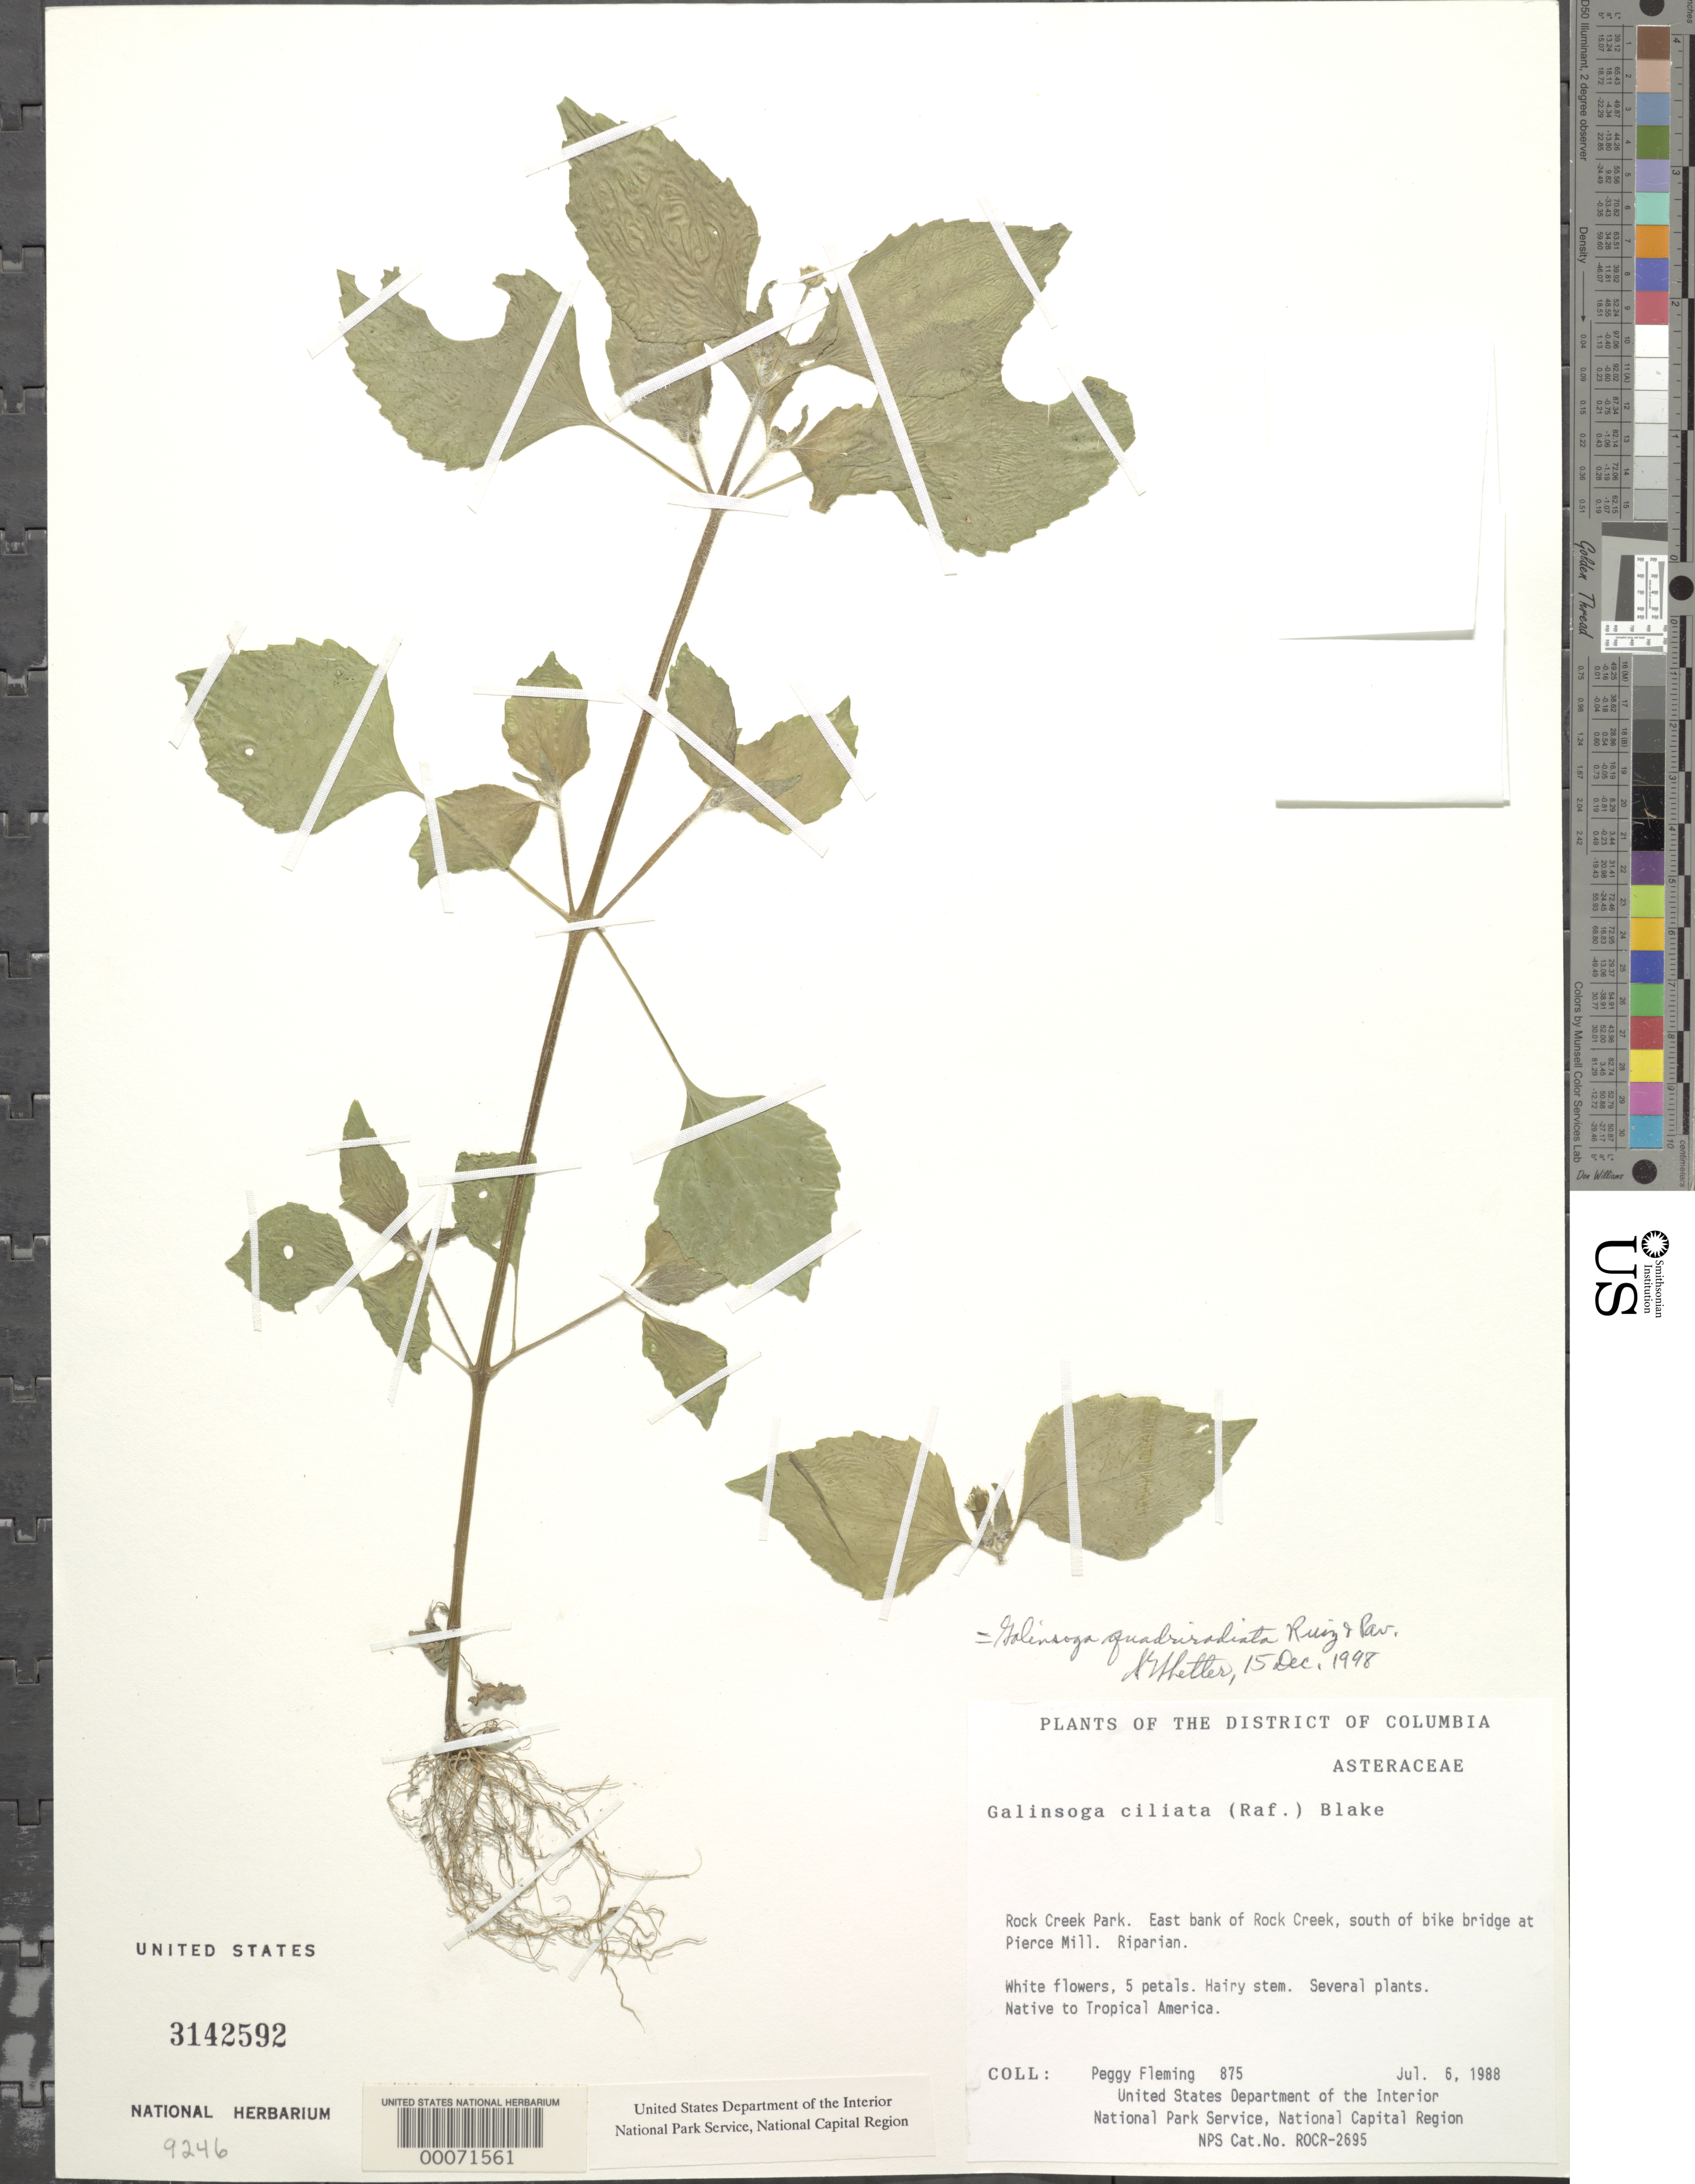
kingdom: Plantae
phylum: Tracheophyta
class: Magnoliopsida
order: Asterales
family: Asteraceae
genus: Galinsoga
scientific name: Galinsoga quadriradiata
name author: Ruiz & Pav.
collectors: P. Fleming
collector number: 875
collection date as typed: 06 Jul 1988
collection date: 1988-07-06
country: United States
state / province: District of Columbia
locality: Rock Creek Park, S of bike bridge at Pierce Mill Rock Creek Park & vicinity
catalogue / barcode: US 3142592